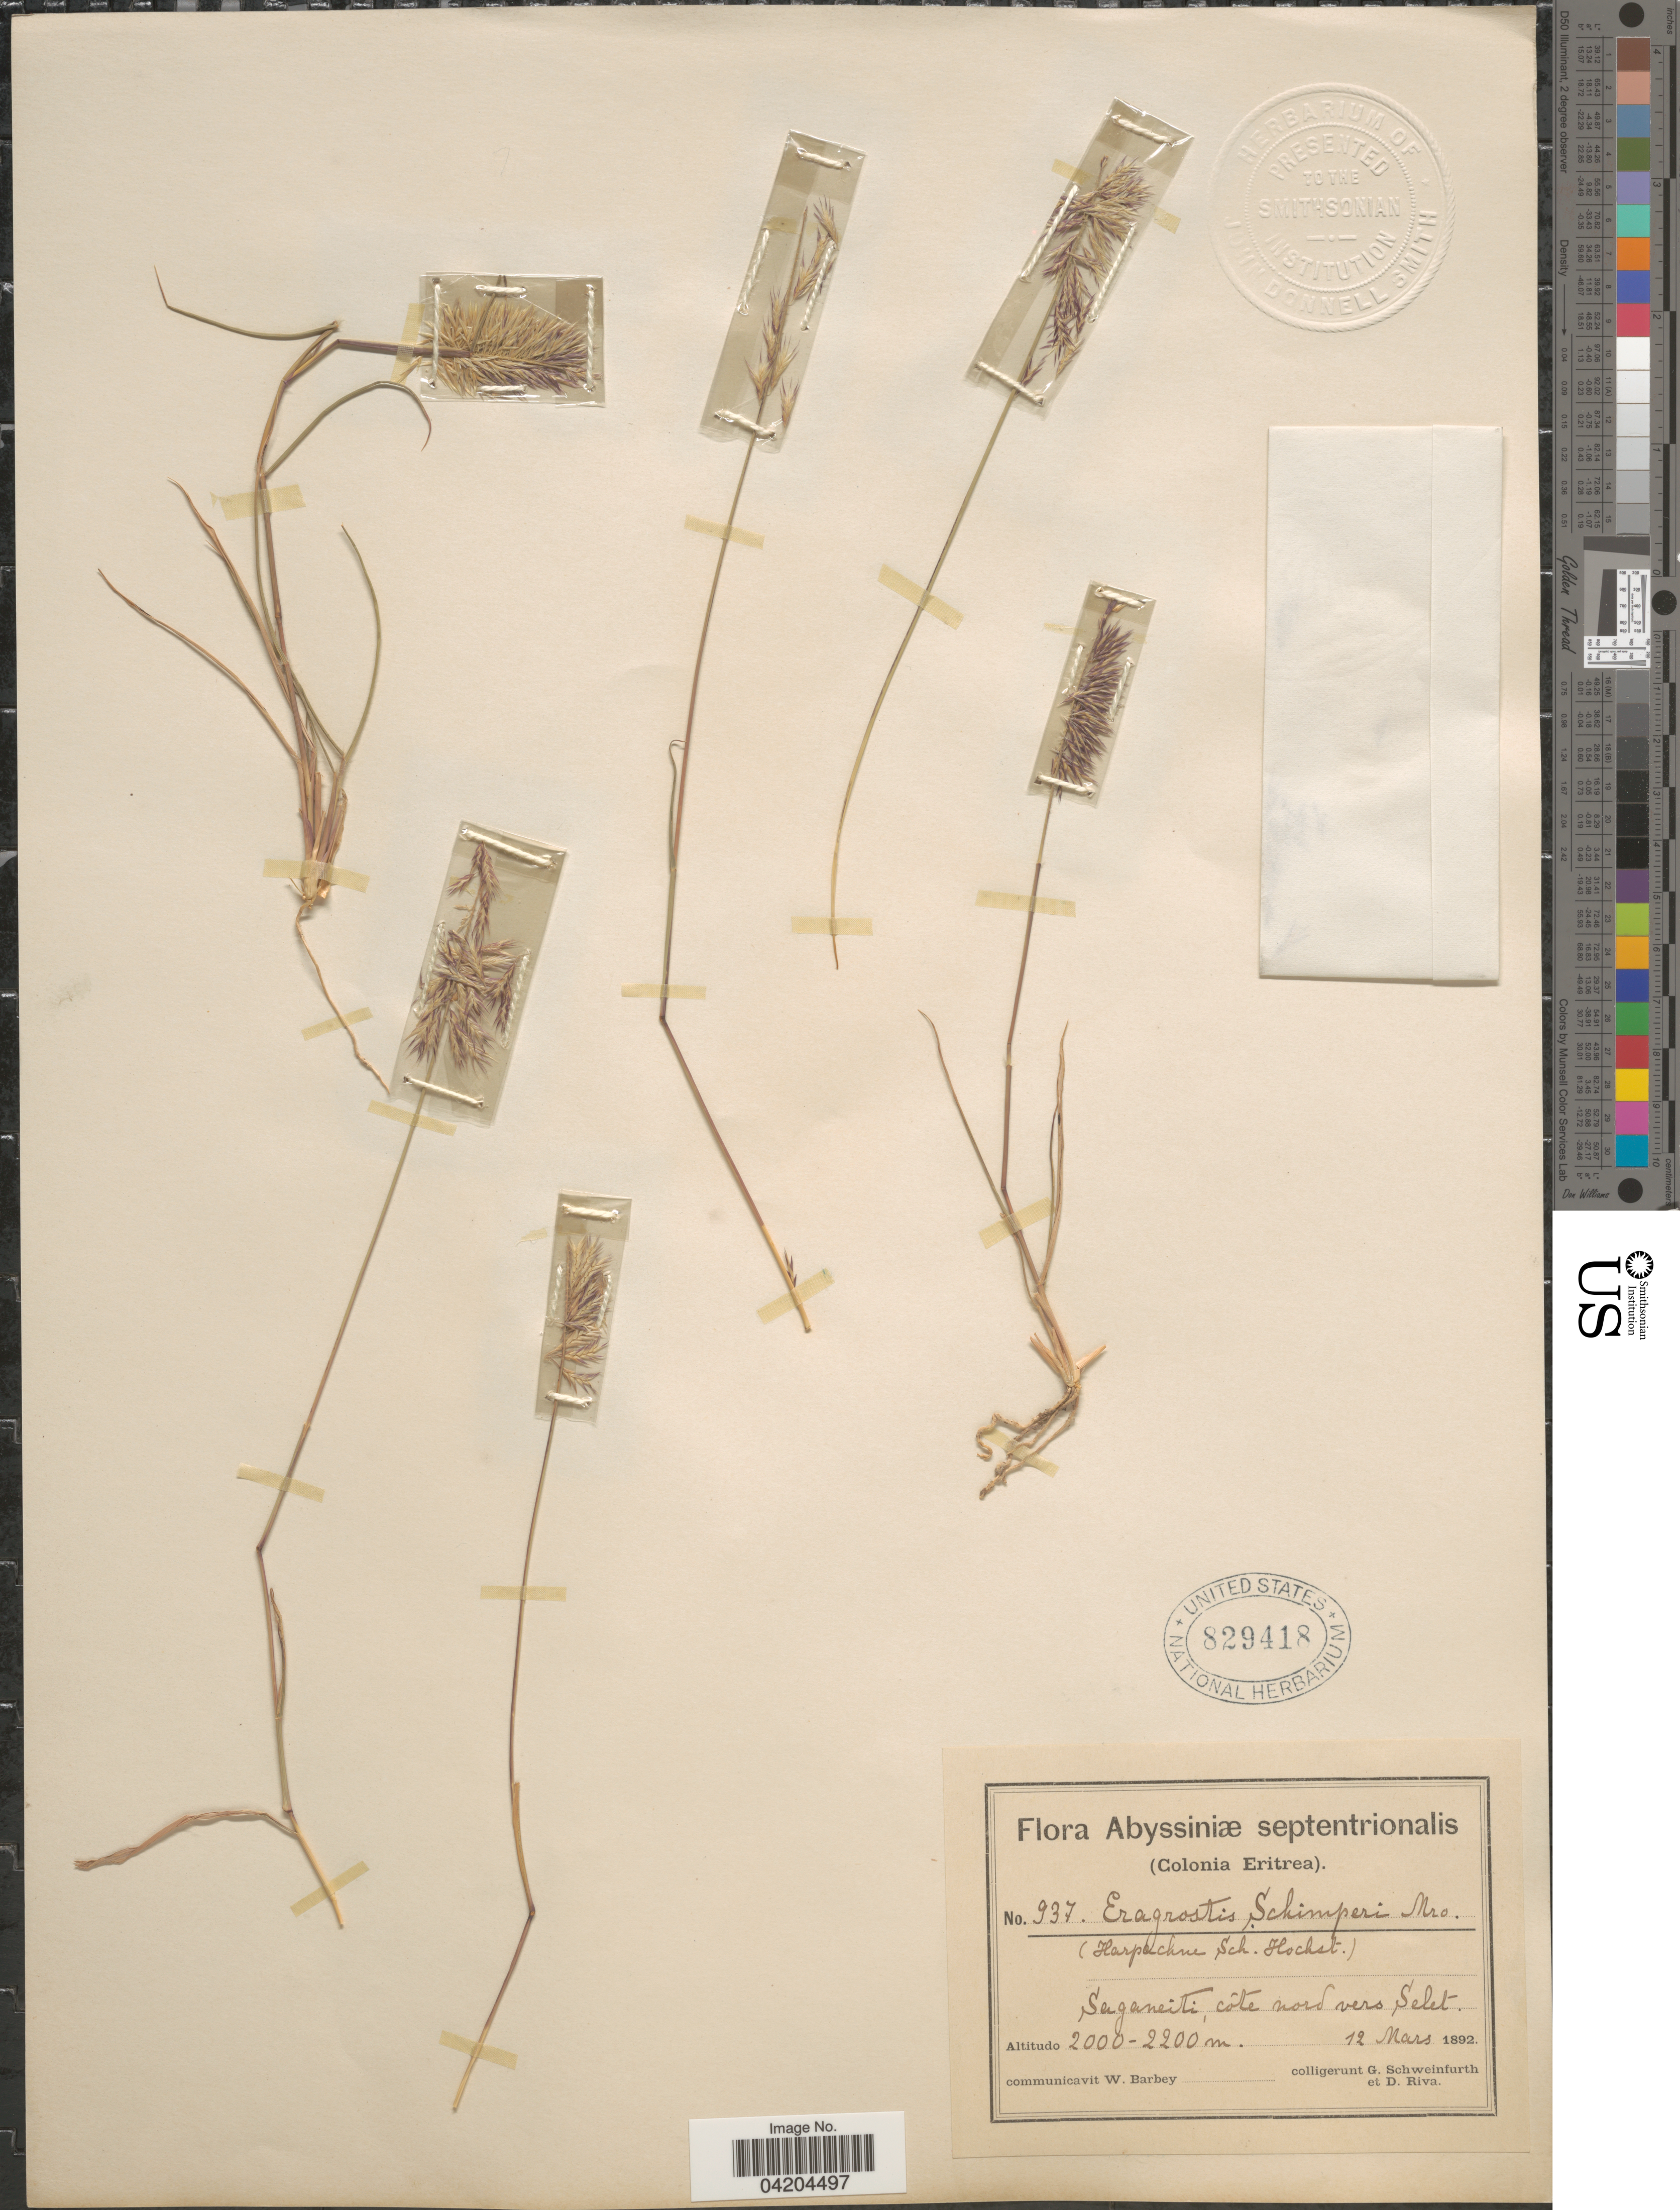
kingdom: Plantae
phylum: Tracheophyta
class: Liliopsida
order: Poales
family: Poaceae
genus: Eragrostis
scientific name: Eragrostis schimperi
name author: (A. Rich.) Benth.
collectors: G. A. Schweinfurth (herbarium) & D. Riva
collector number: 937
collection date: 1892-03-12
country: Eritrea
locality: Abyssiniæ septentrionalis. (Colonia Eritrea). Saganeiti, côte nord vers Selet.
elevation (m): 2000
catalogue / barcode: US 829418